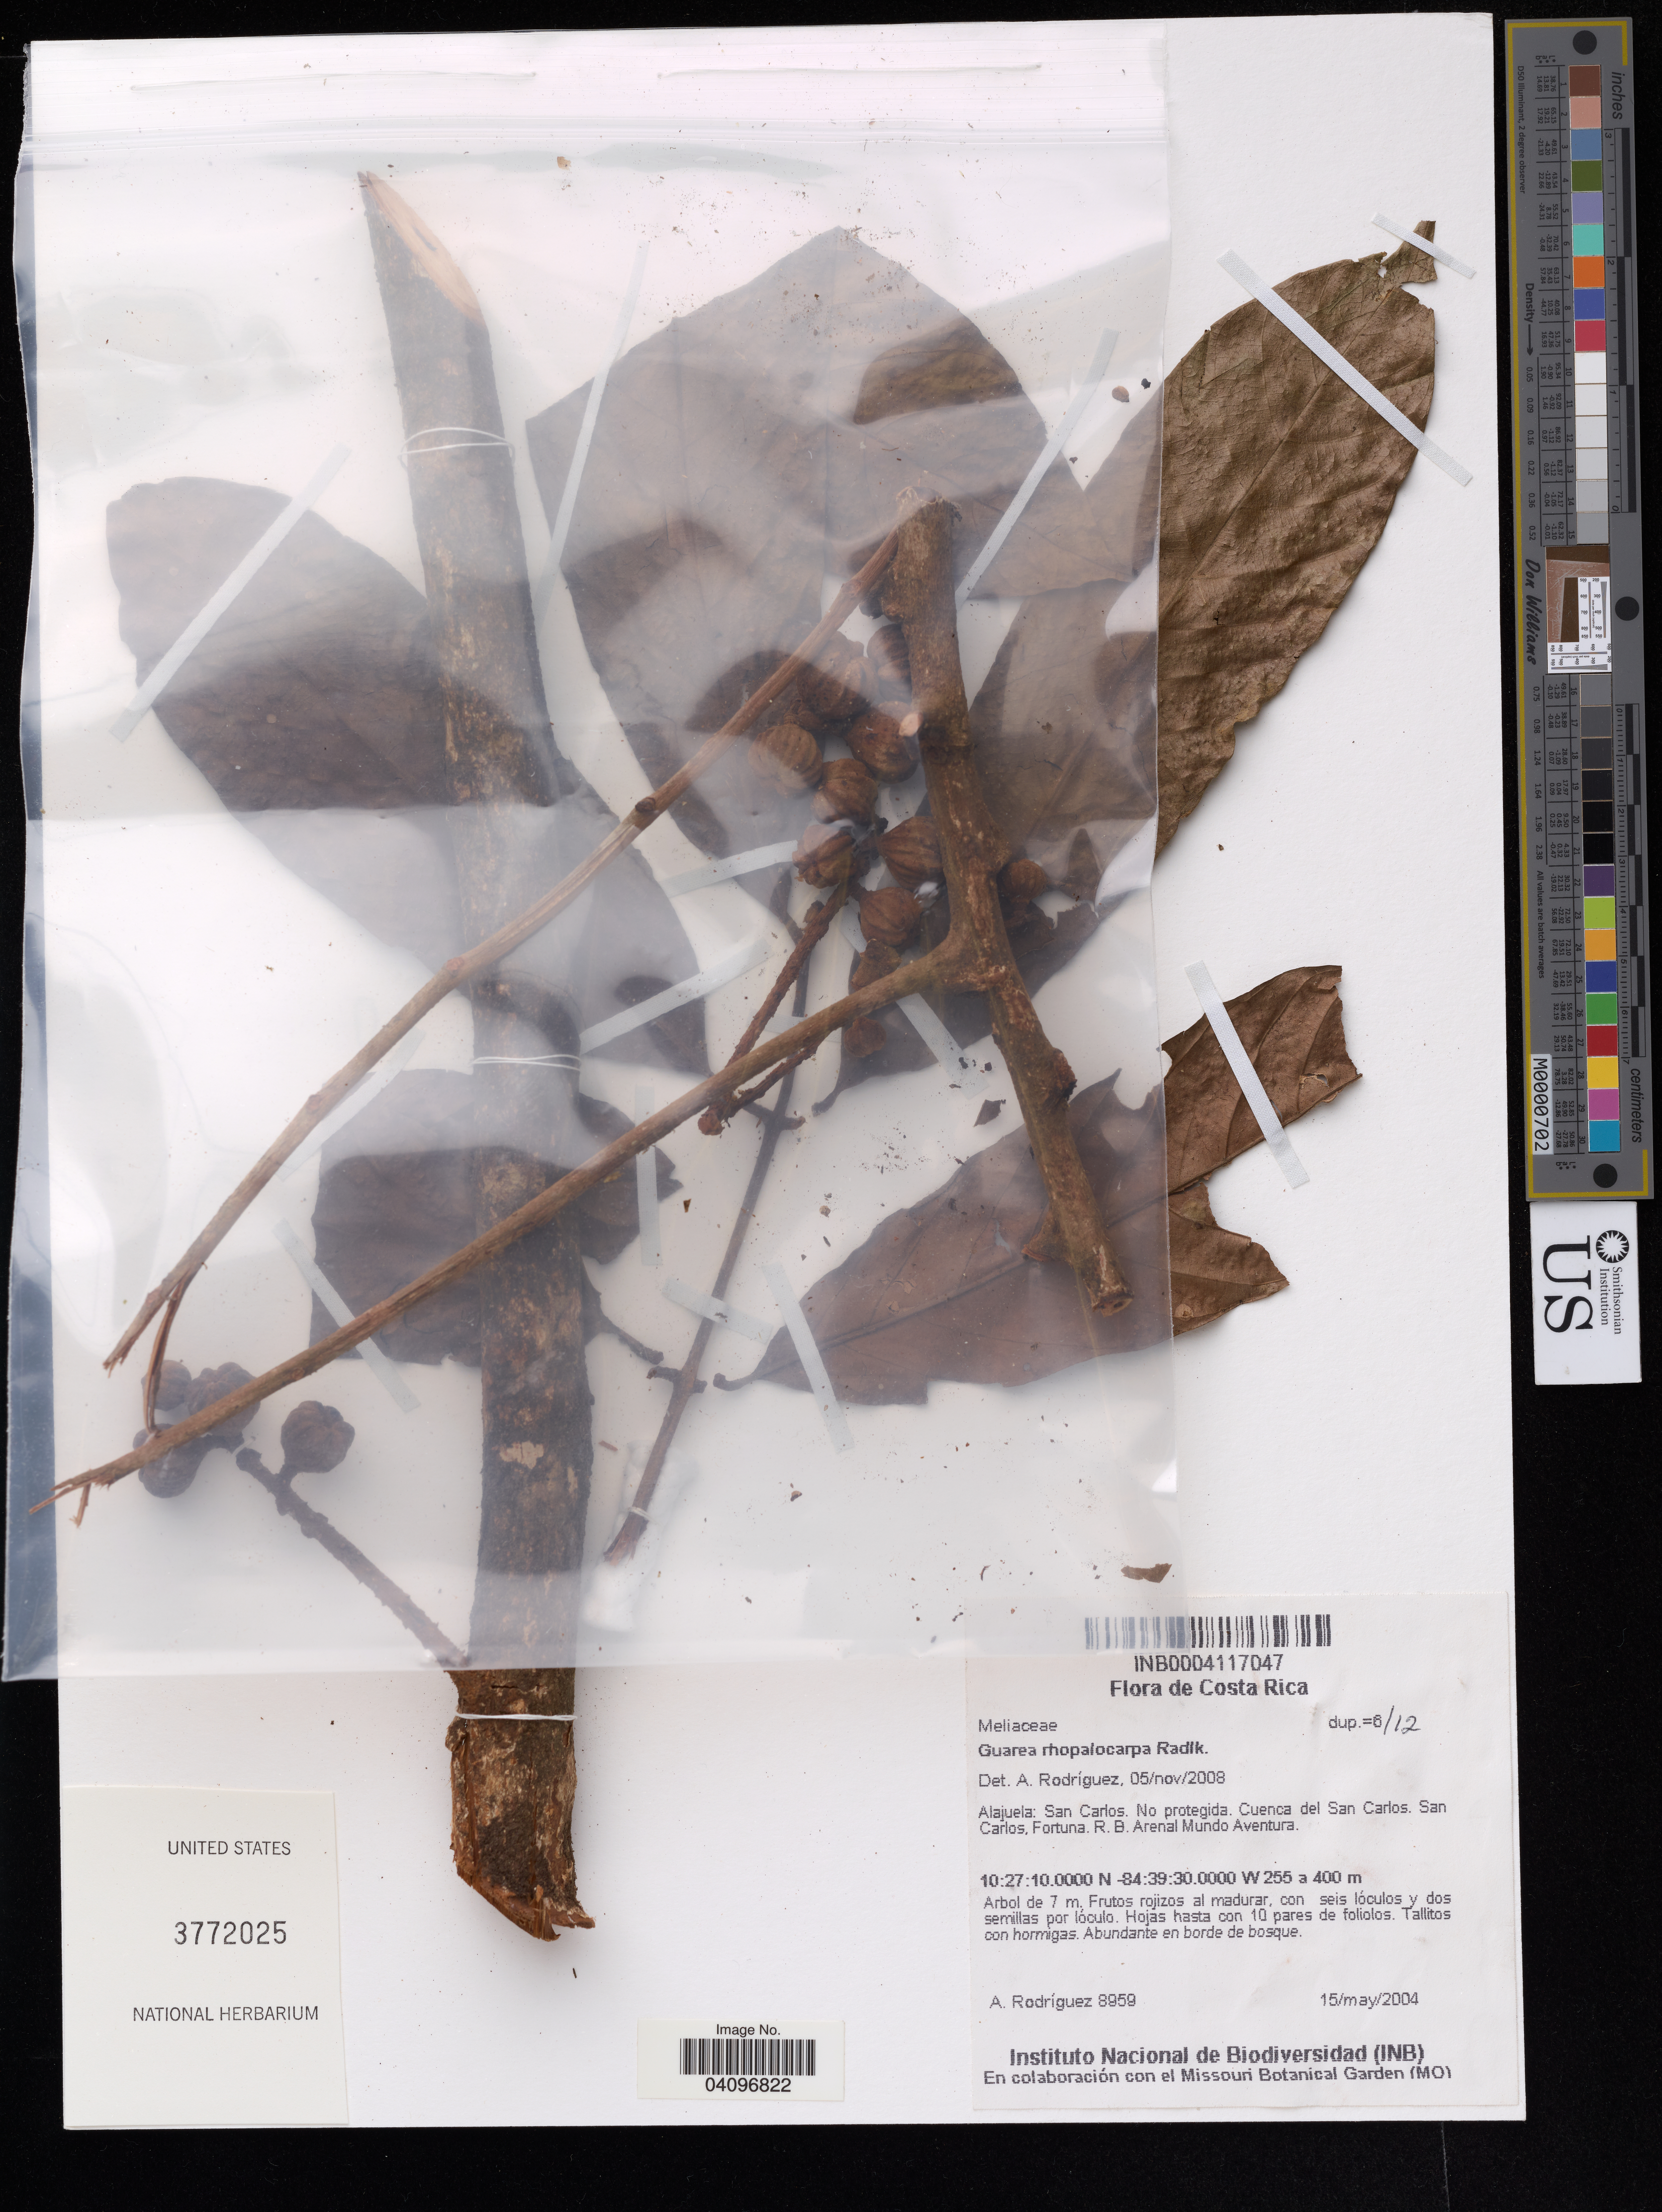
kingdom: Plantae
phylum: Tracheophyta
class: Magnoliopsida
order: Sapindales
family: Meliaceae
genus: Guarea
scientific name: Guarea rhopalocarpa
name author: Radlk.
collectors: A. Rodríguez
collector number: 8959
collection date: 2004-05-15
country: Costa Rica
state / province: Alajuela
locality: Alajuela: San Carlos. No protegida. Cuenca del San Carlos. San Carlos, Fortuna. R. B. Arenal Mundo Aventura.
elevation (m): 400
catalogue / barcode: US 3772025